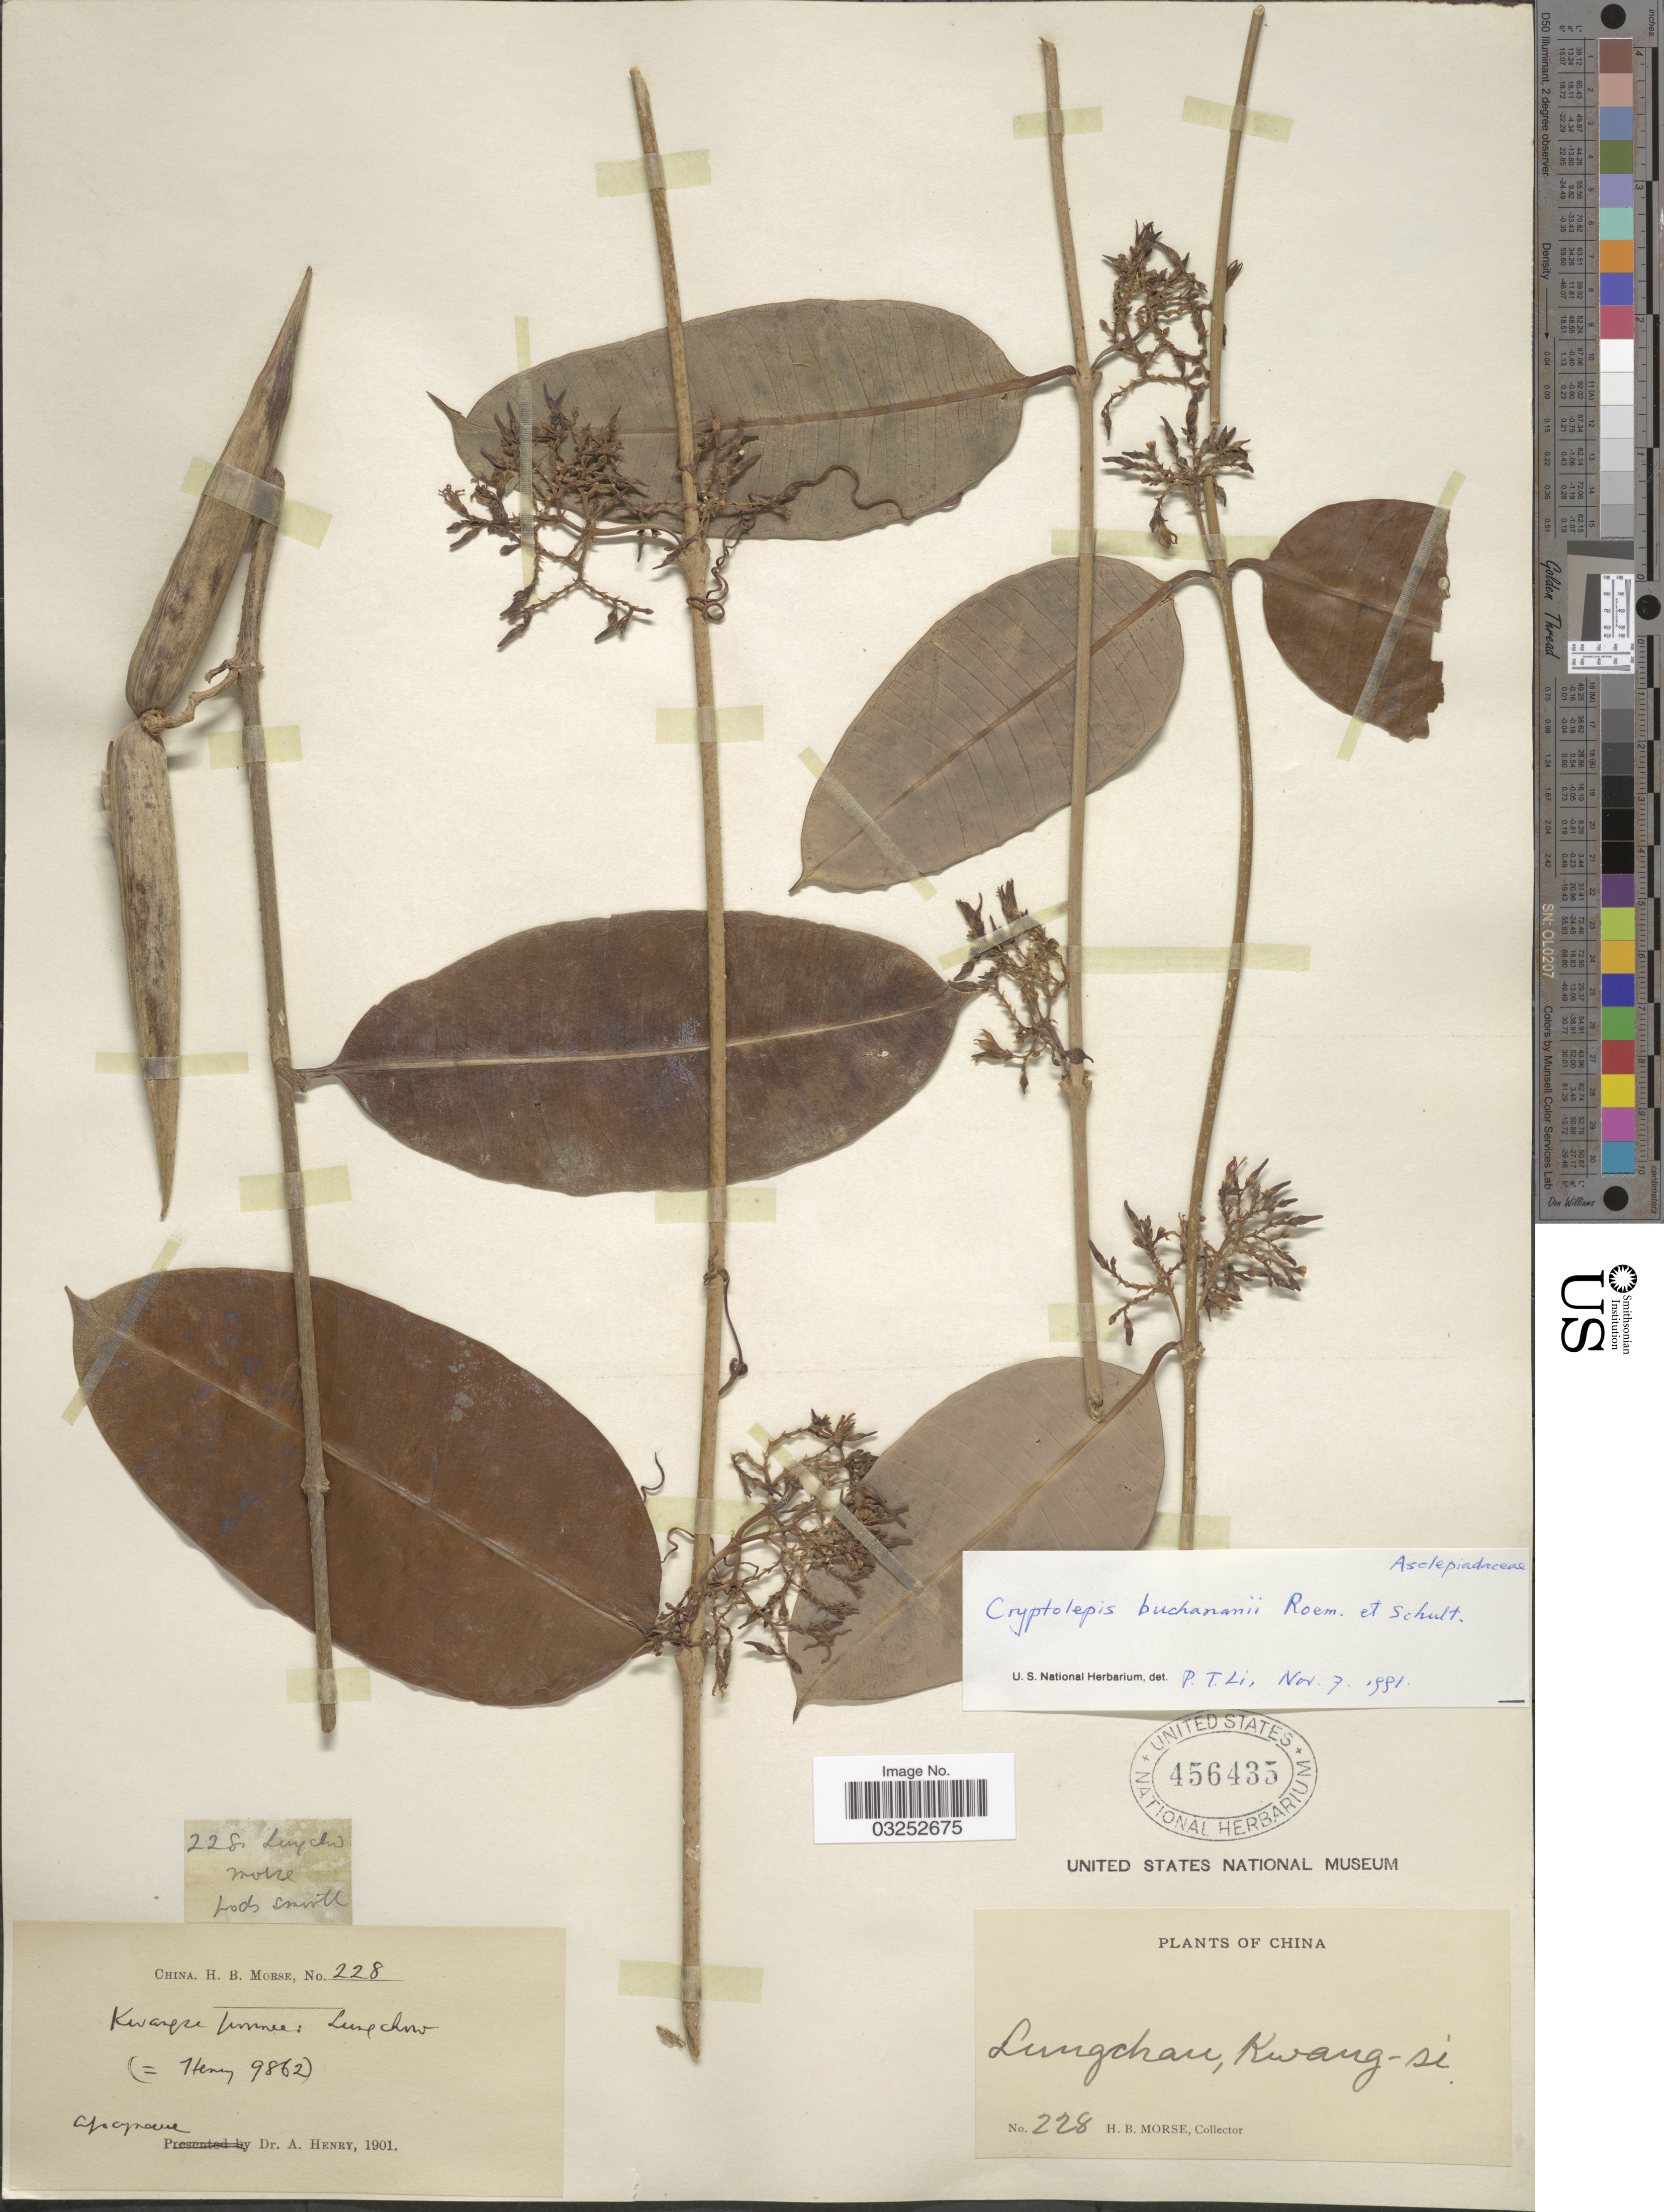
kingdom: Plantae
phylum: Tracheophyta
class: Magnoliopsida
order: Gentianales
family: Apocynaceae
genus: Cryptolepis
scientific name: Cryptolepis buchananii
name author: Roem. & Schult.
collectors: H. Morse & A. Henry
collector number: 228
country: China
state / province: Guangxi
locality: Kwangsi province: Lungchow.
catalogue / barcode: US 456435